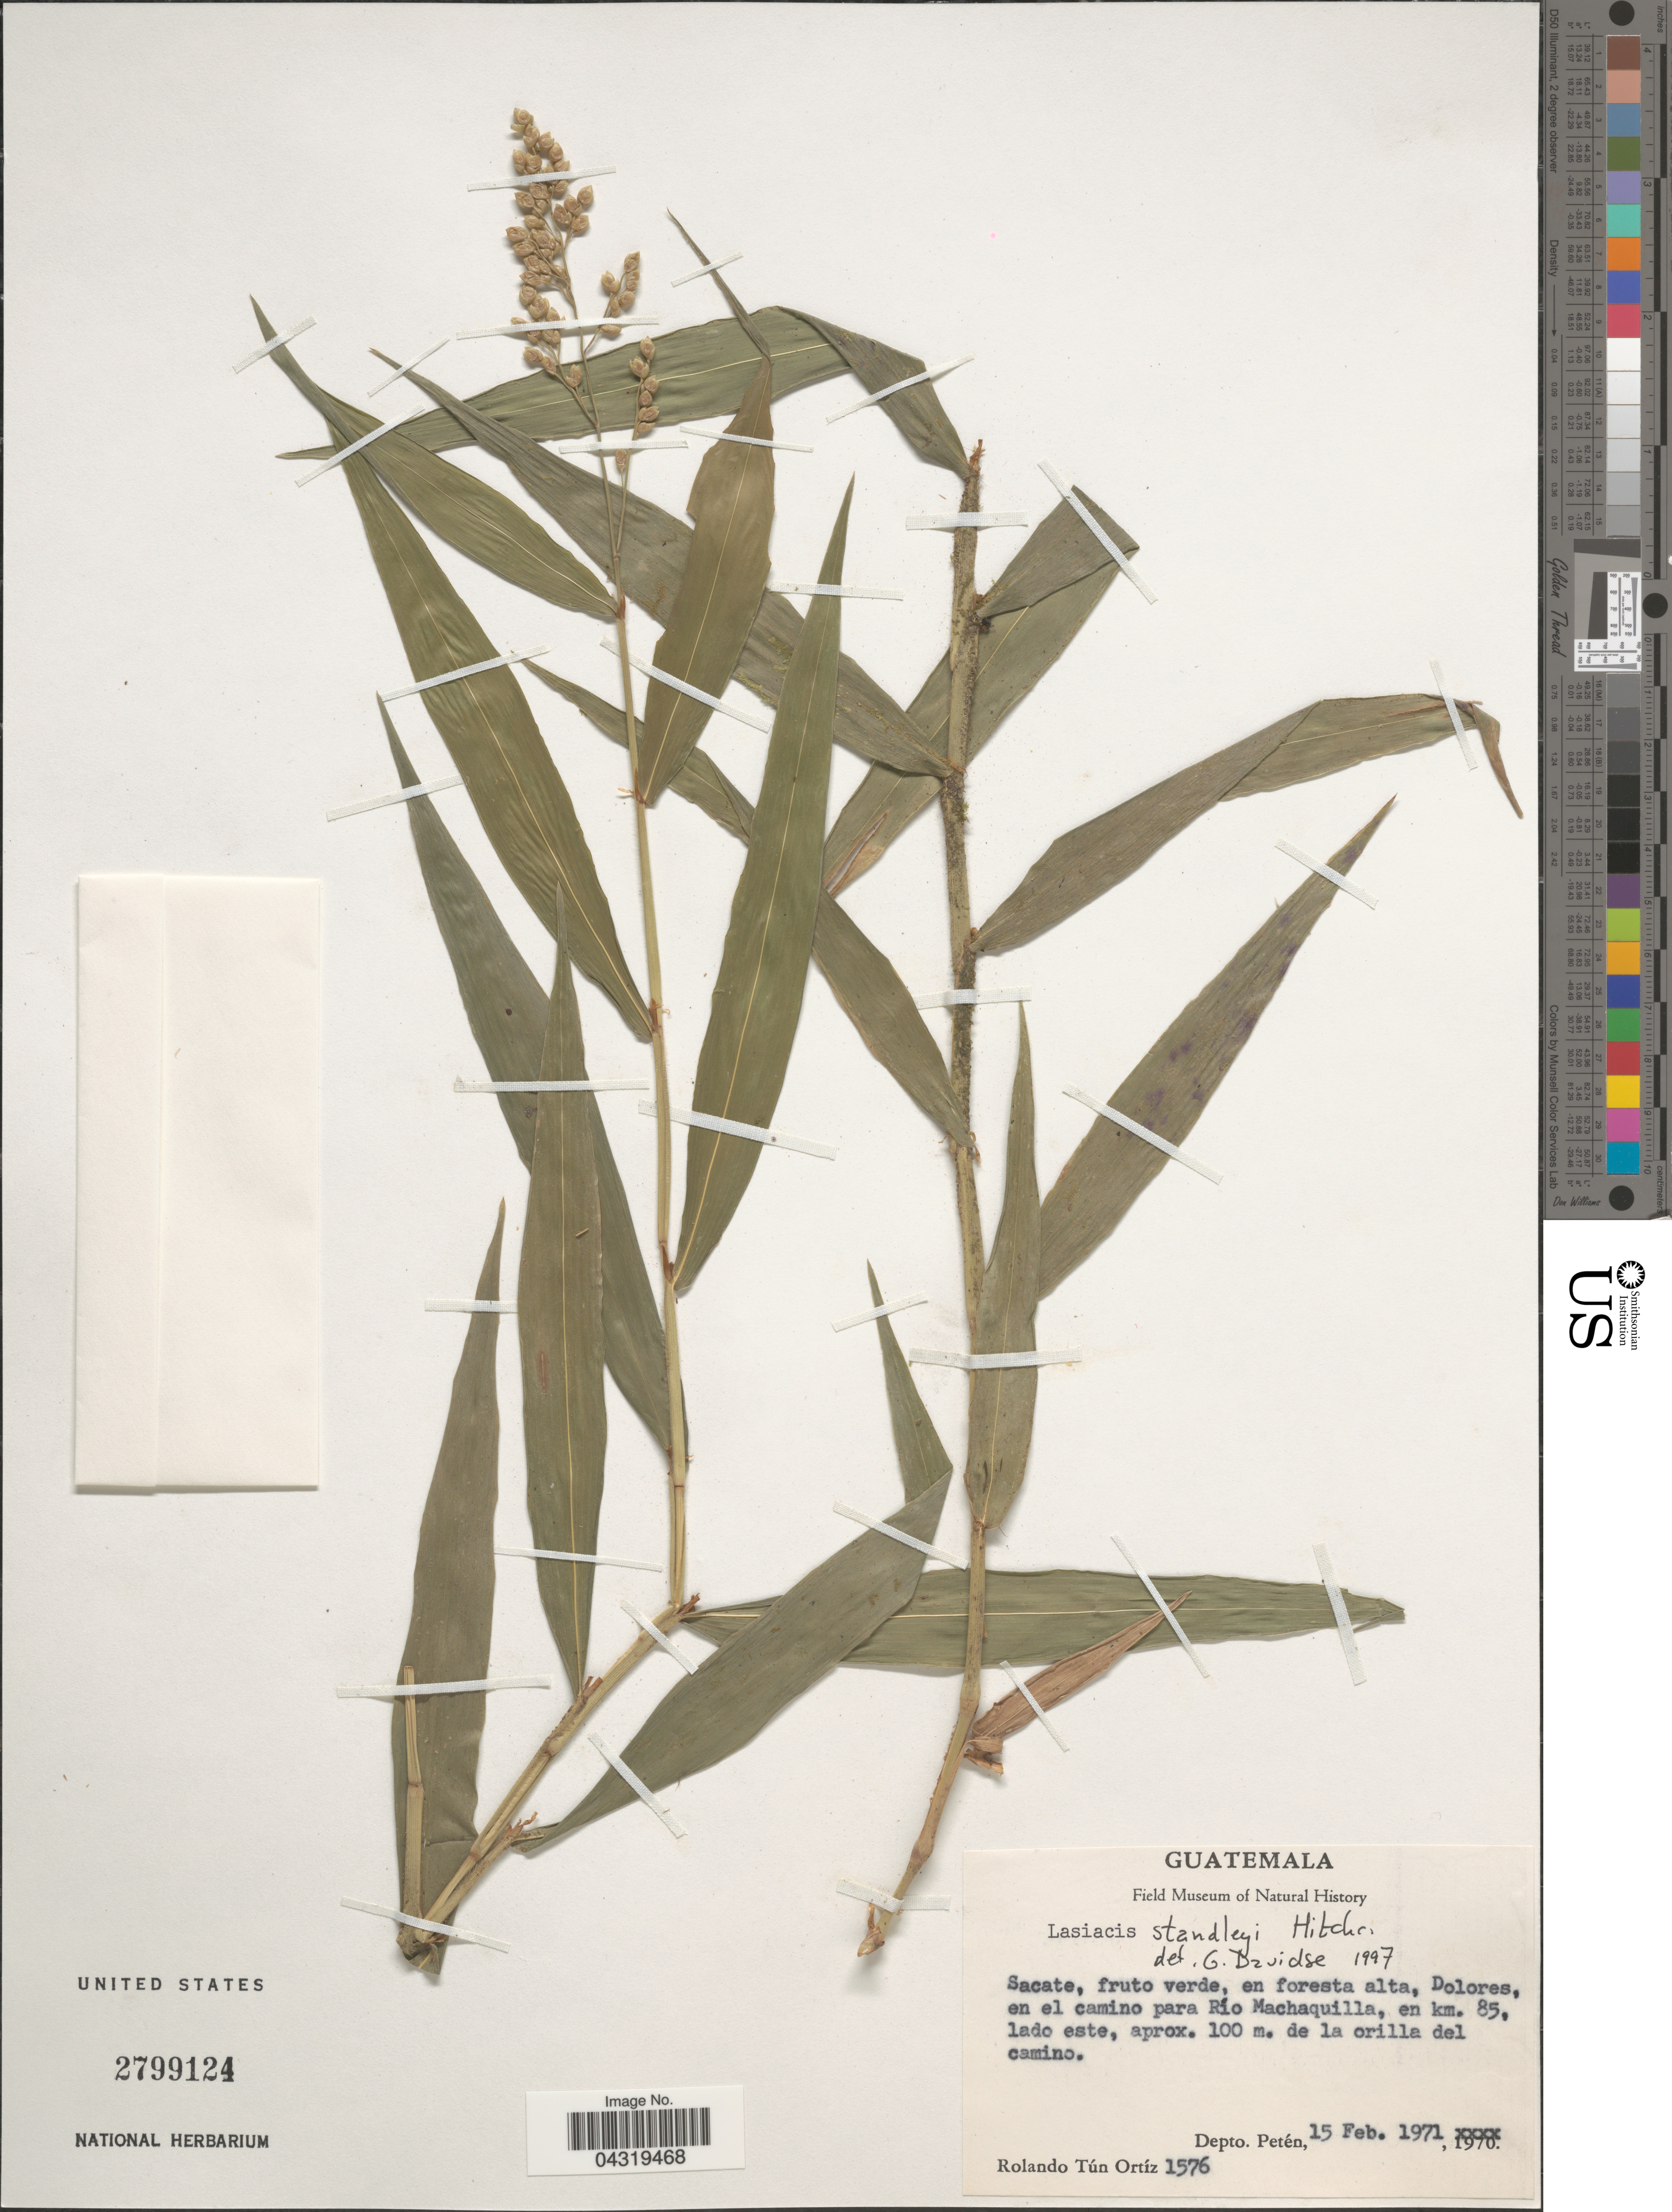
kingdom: Plantae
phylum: Tracheophyta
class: Liliopsida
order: Poales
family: Poaceae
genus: Lasiacis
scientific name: Lasiacis standleyi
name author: Hitchc.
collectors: R. T. Ortíz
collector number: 1576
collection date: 1971-02-15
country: Guatemala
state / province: El Peten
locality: Sacate, fruto verde, en foresta alta, Dolores, en el camino para Río Machaquilla, en km. 85, lado este, aprox. 100 m. de la orilla del camino. Depto. Petén.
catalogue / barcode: US 2799124